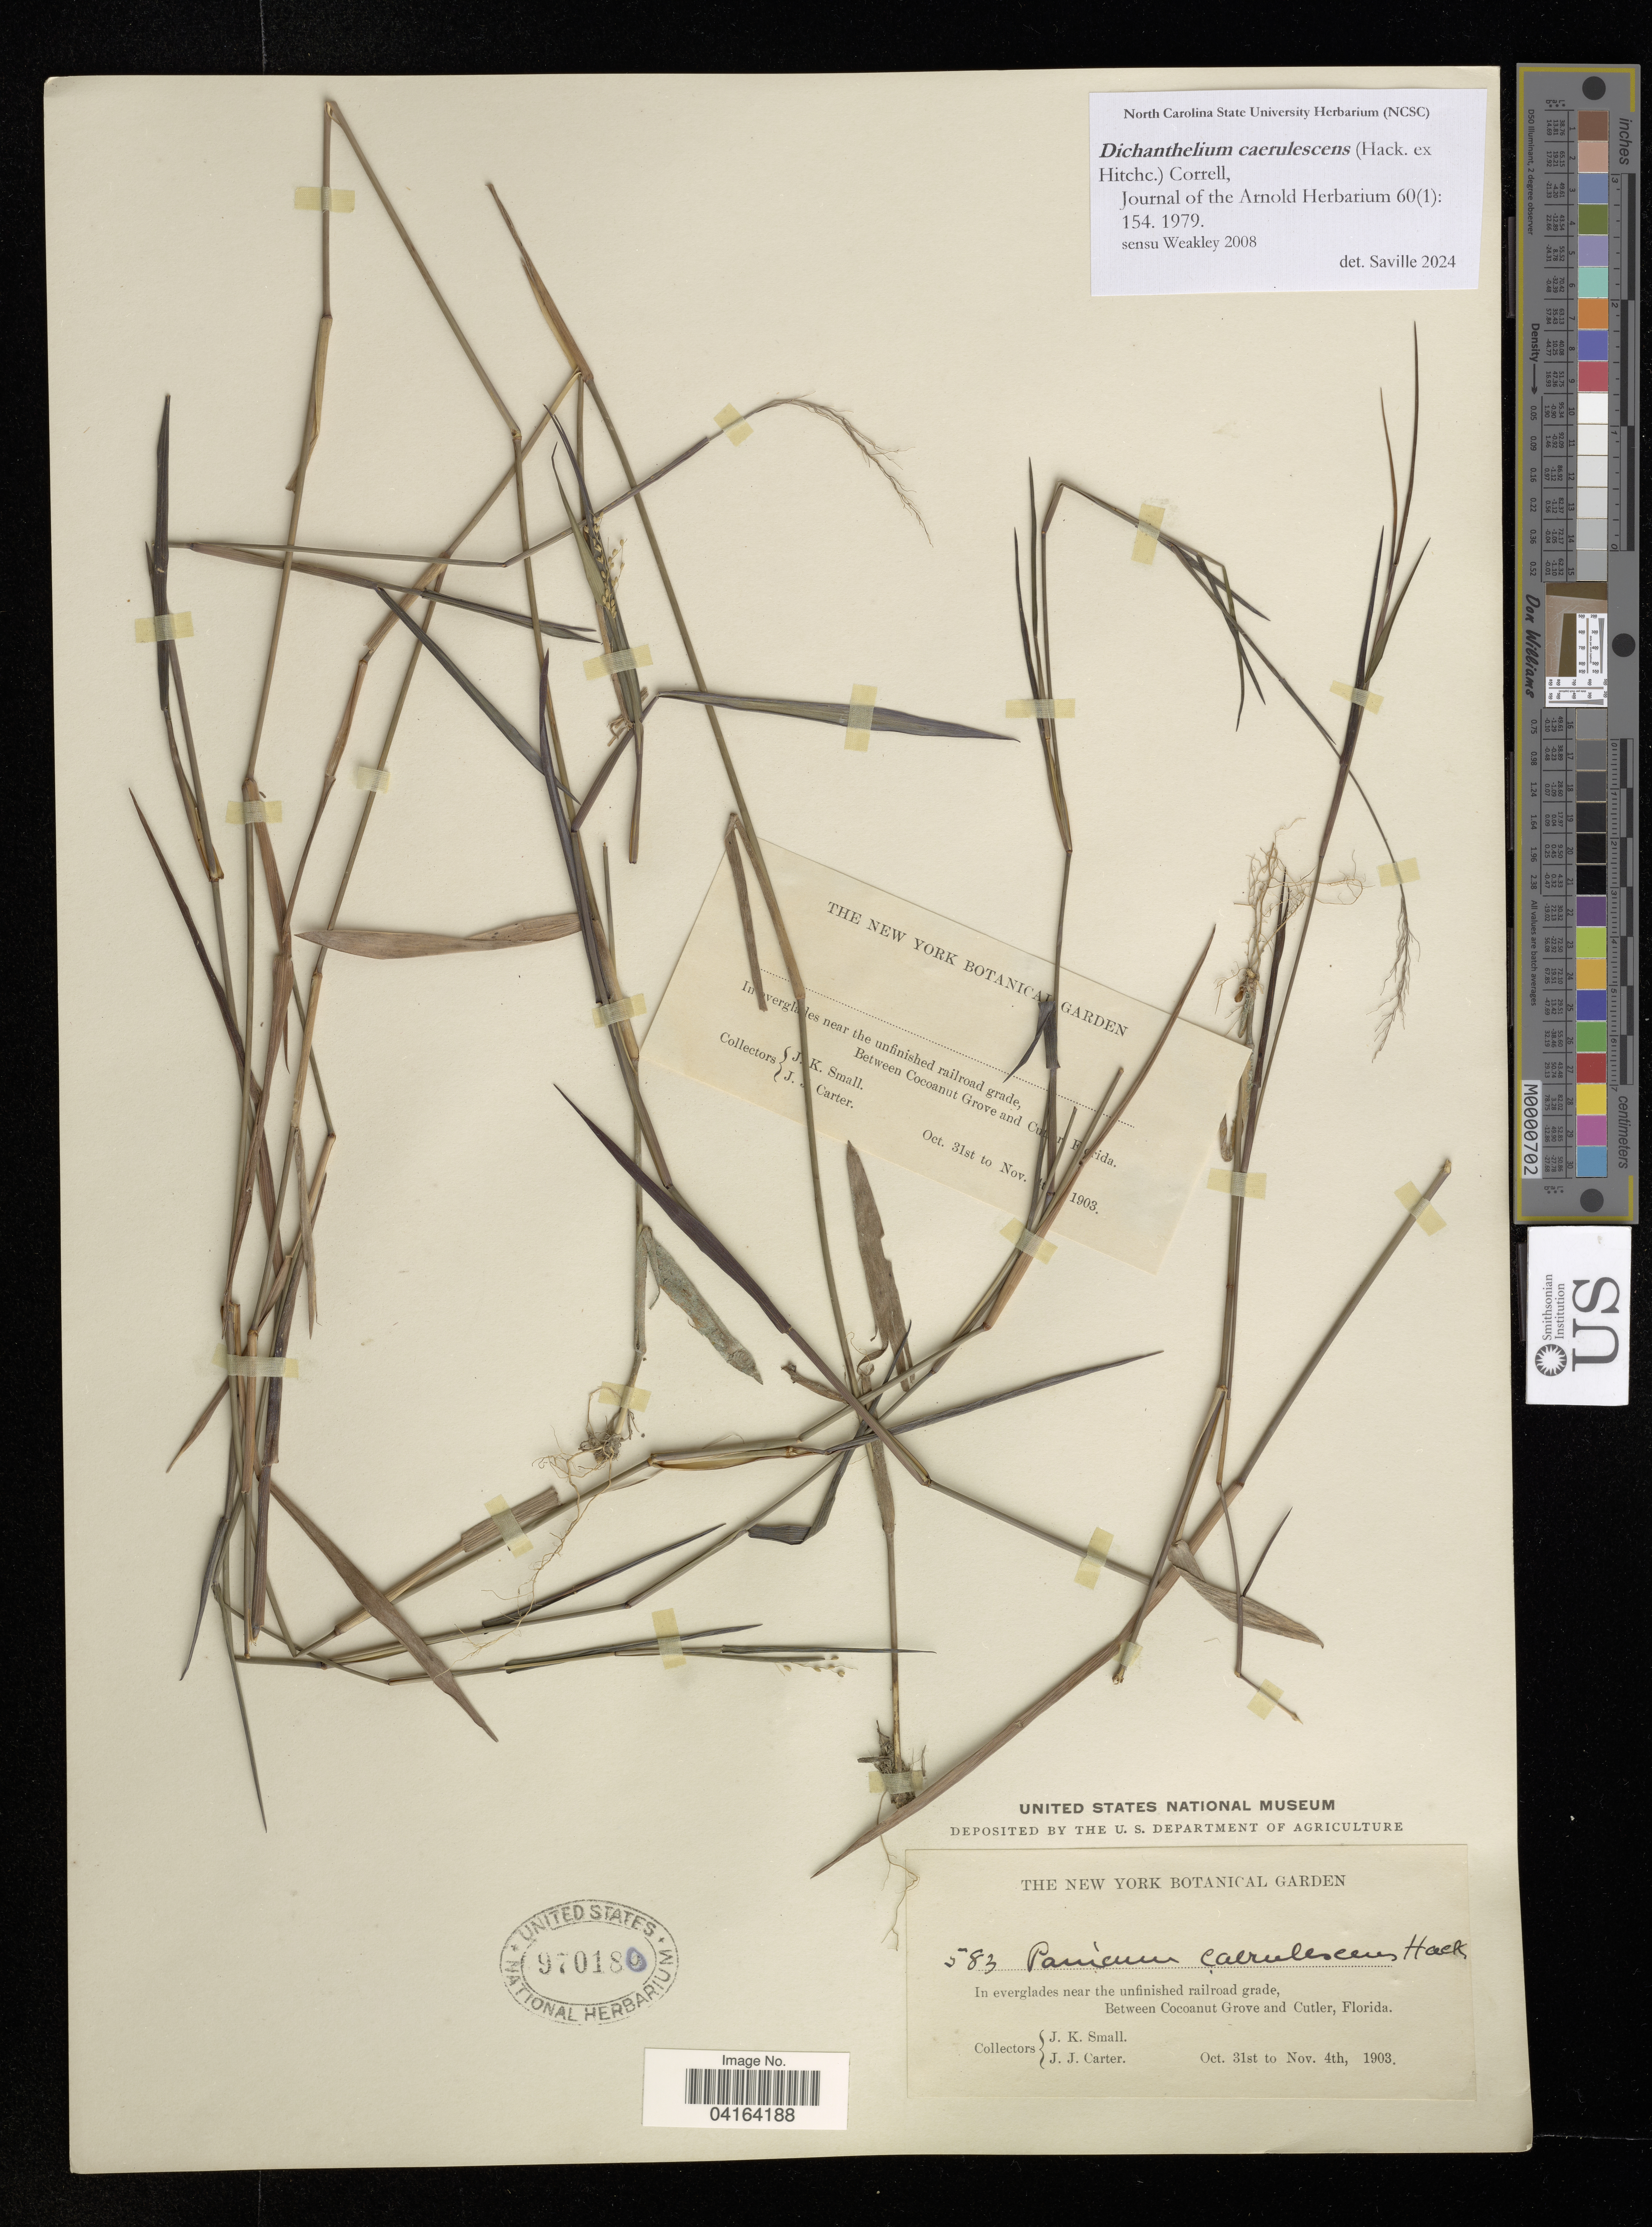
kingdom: Plantae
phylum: Tracheophyta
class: Liliopsida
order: Poales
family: Poaceae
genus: Dichanthelium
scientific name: Dichanthelium caerulescens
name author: (Hack. ex Hitchc.) Correll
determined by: Saville, A. C., (NCSC), North Carolina State University (UNITED STATES)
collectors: J. K. Small & J. Carter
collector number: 583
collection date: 1903-10-31/1903-11-04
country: United States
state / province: Florida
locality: In everglades near the unfinished railroad grade, Between Cocoanut Grove and Cutler.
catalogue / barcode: US 970180